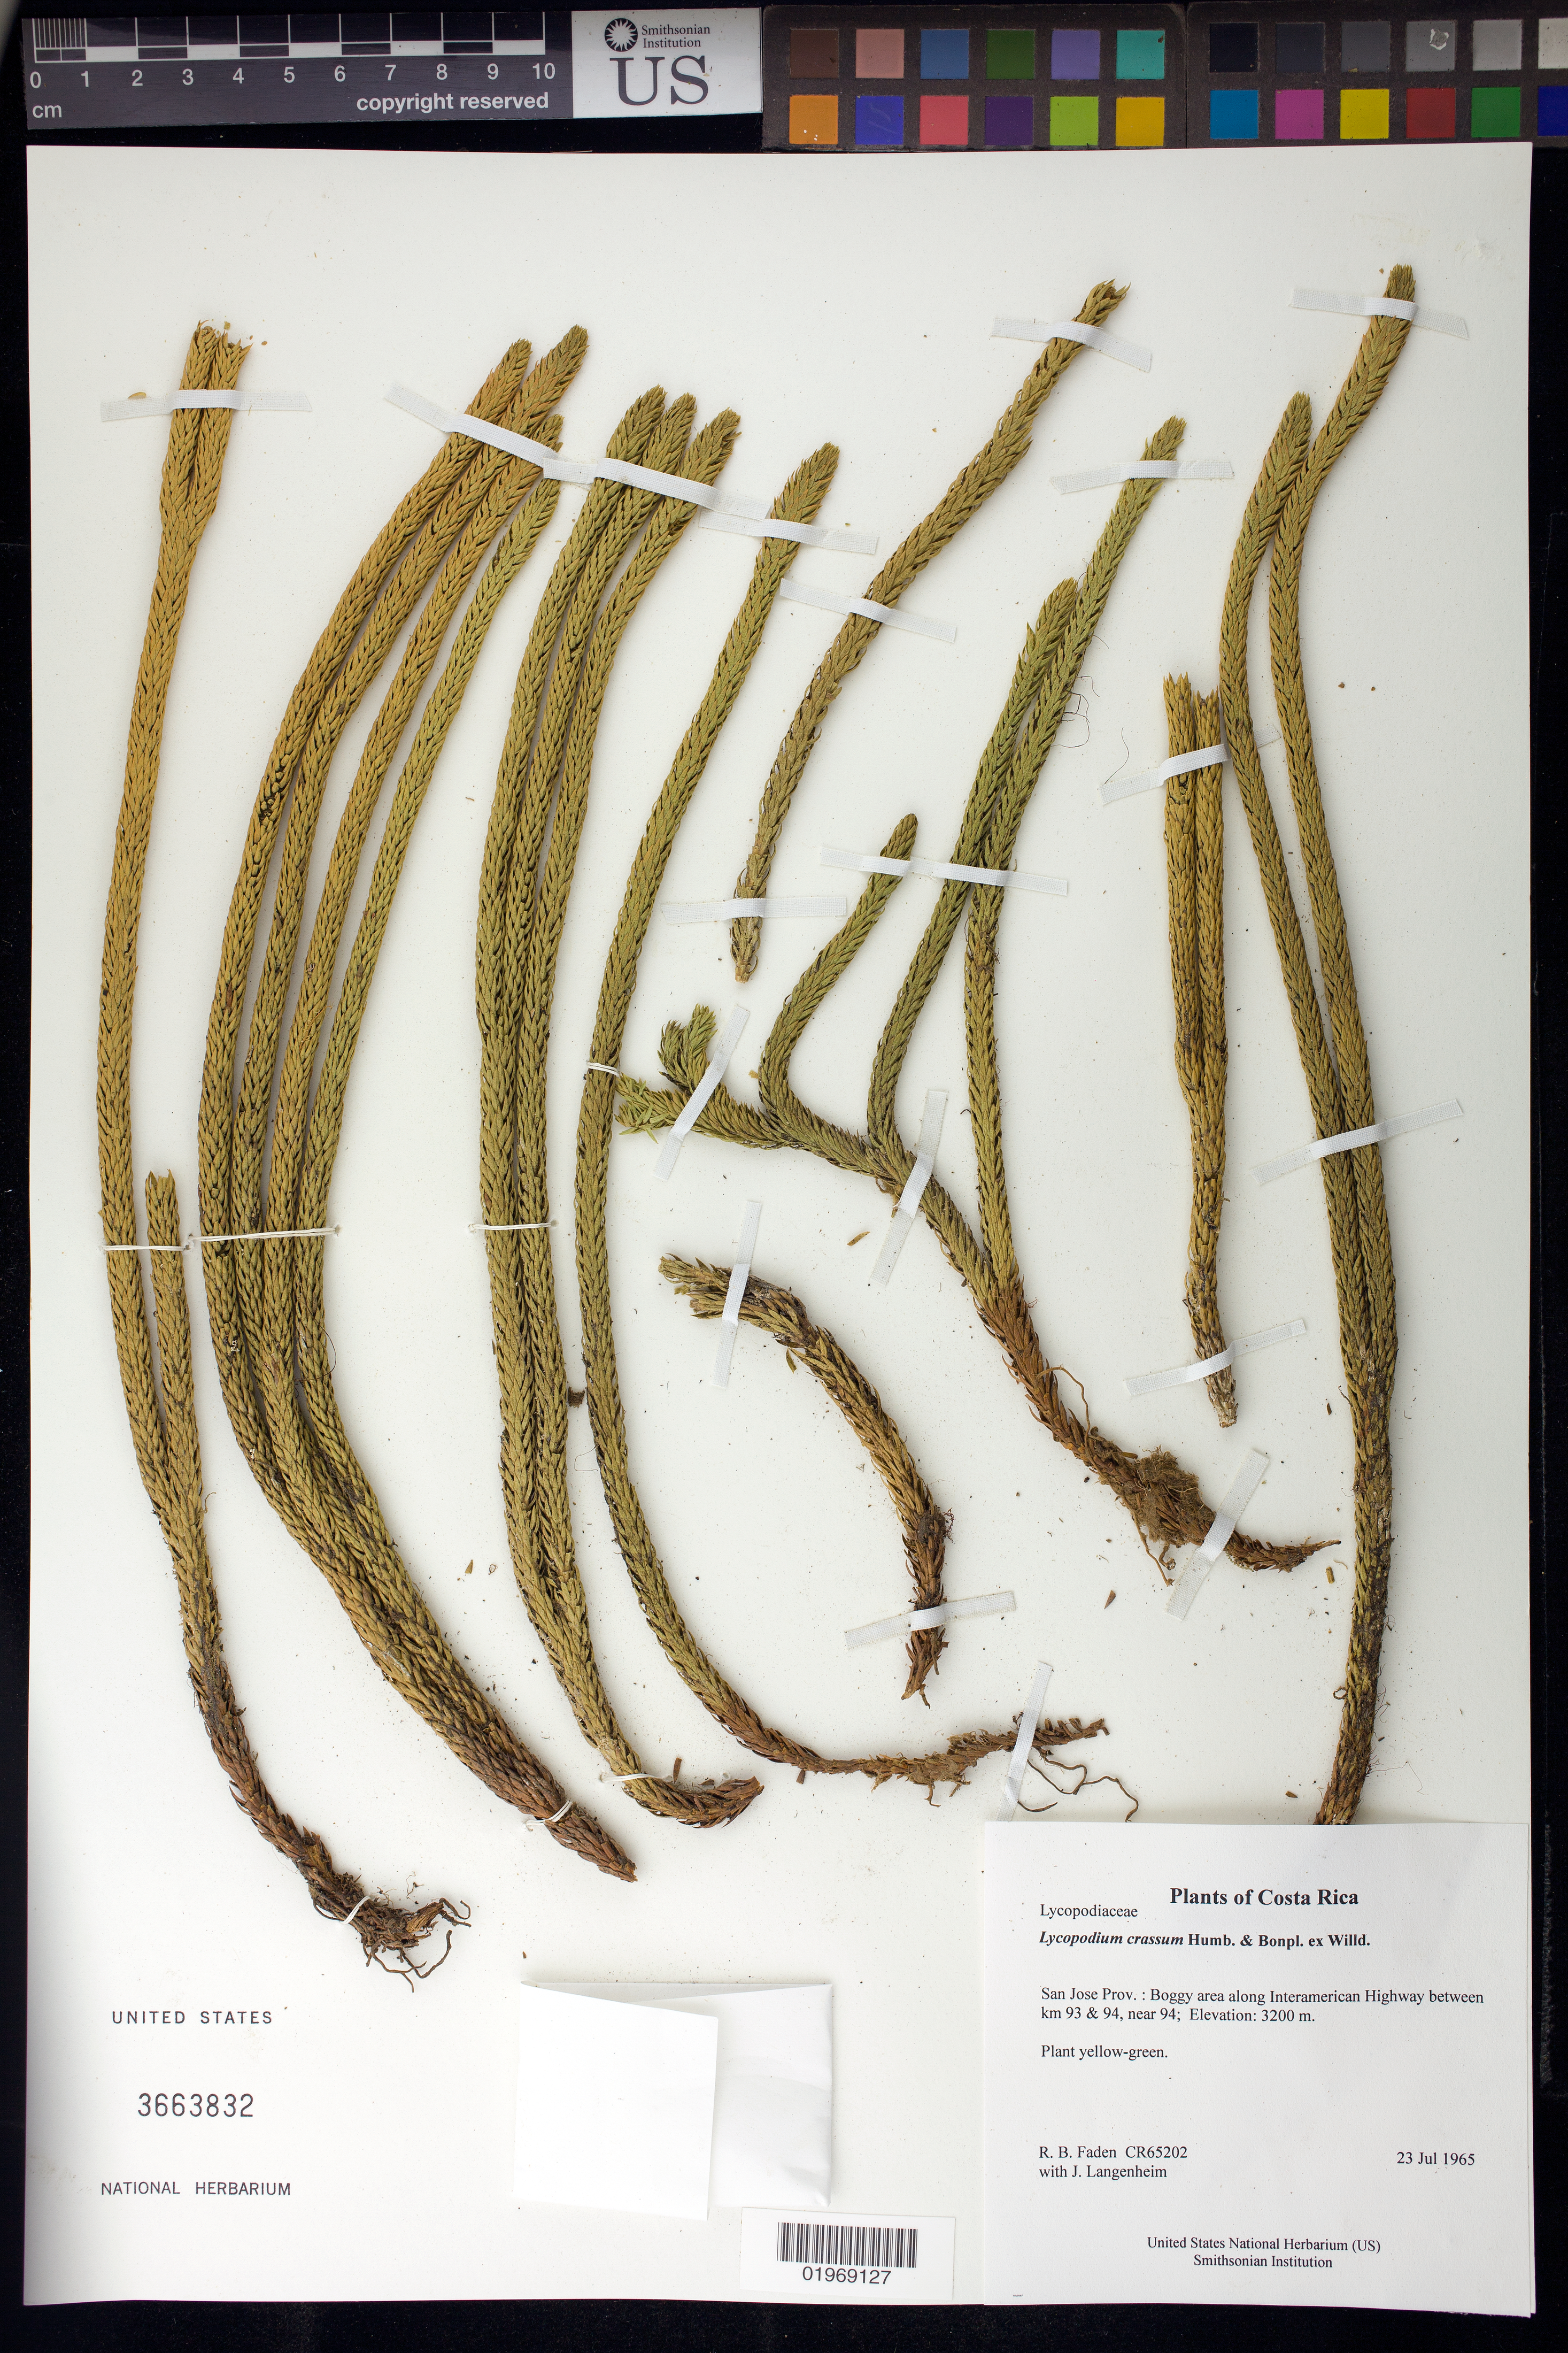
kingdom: Plantae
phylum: Tracheophyta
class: Lycopodiopsida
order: Lycopodiales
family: Lycopodiaceae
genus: Phlegmariurus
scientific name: Phlegmariurus crassus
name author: (Humb. & Bonpl. ex Willd.) B. Øllg.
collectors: R. B. Faden & J. Langenheim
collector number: CR65202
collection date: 1965-07-23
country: Costa Rica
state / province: San Jose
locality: Area along road below km 93 & 94, near 94.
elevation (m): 3200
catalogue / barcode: US 3663832